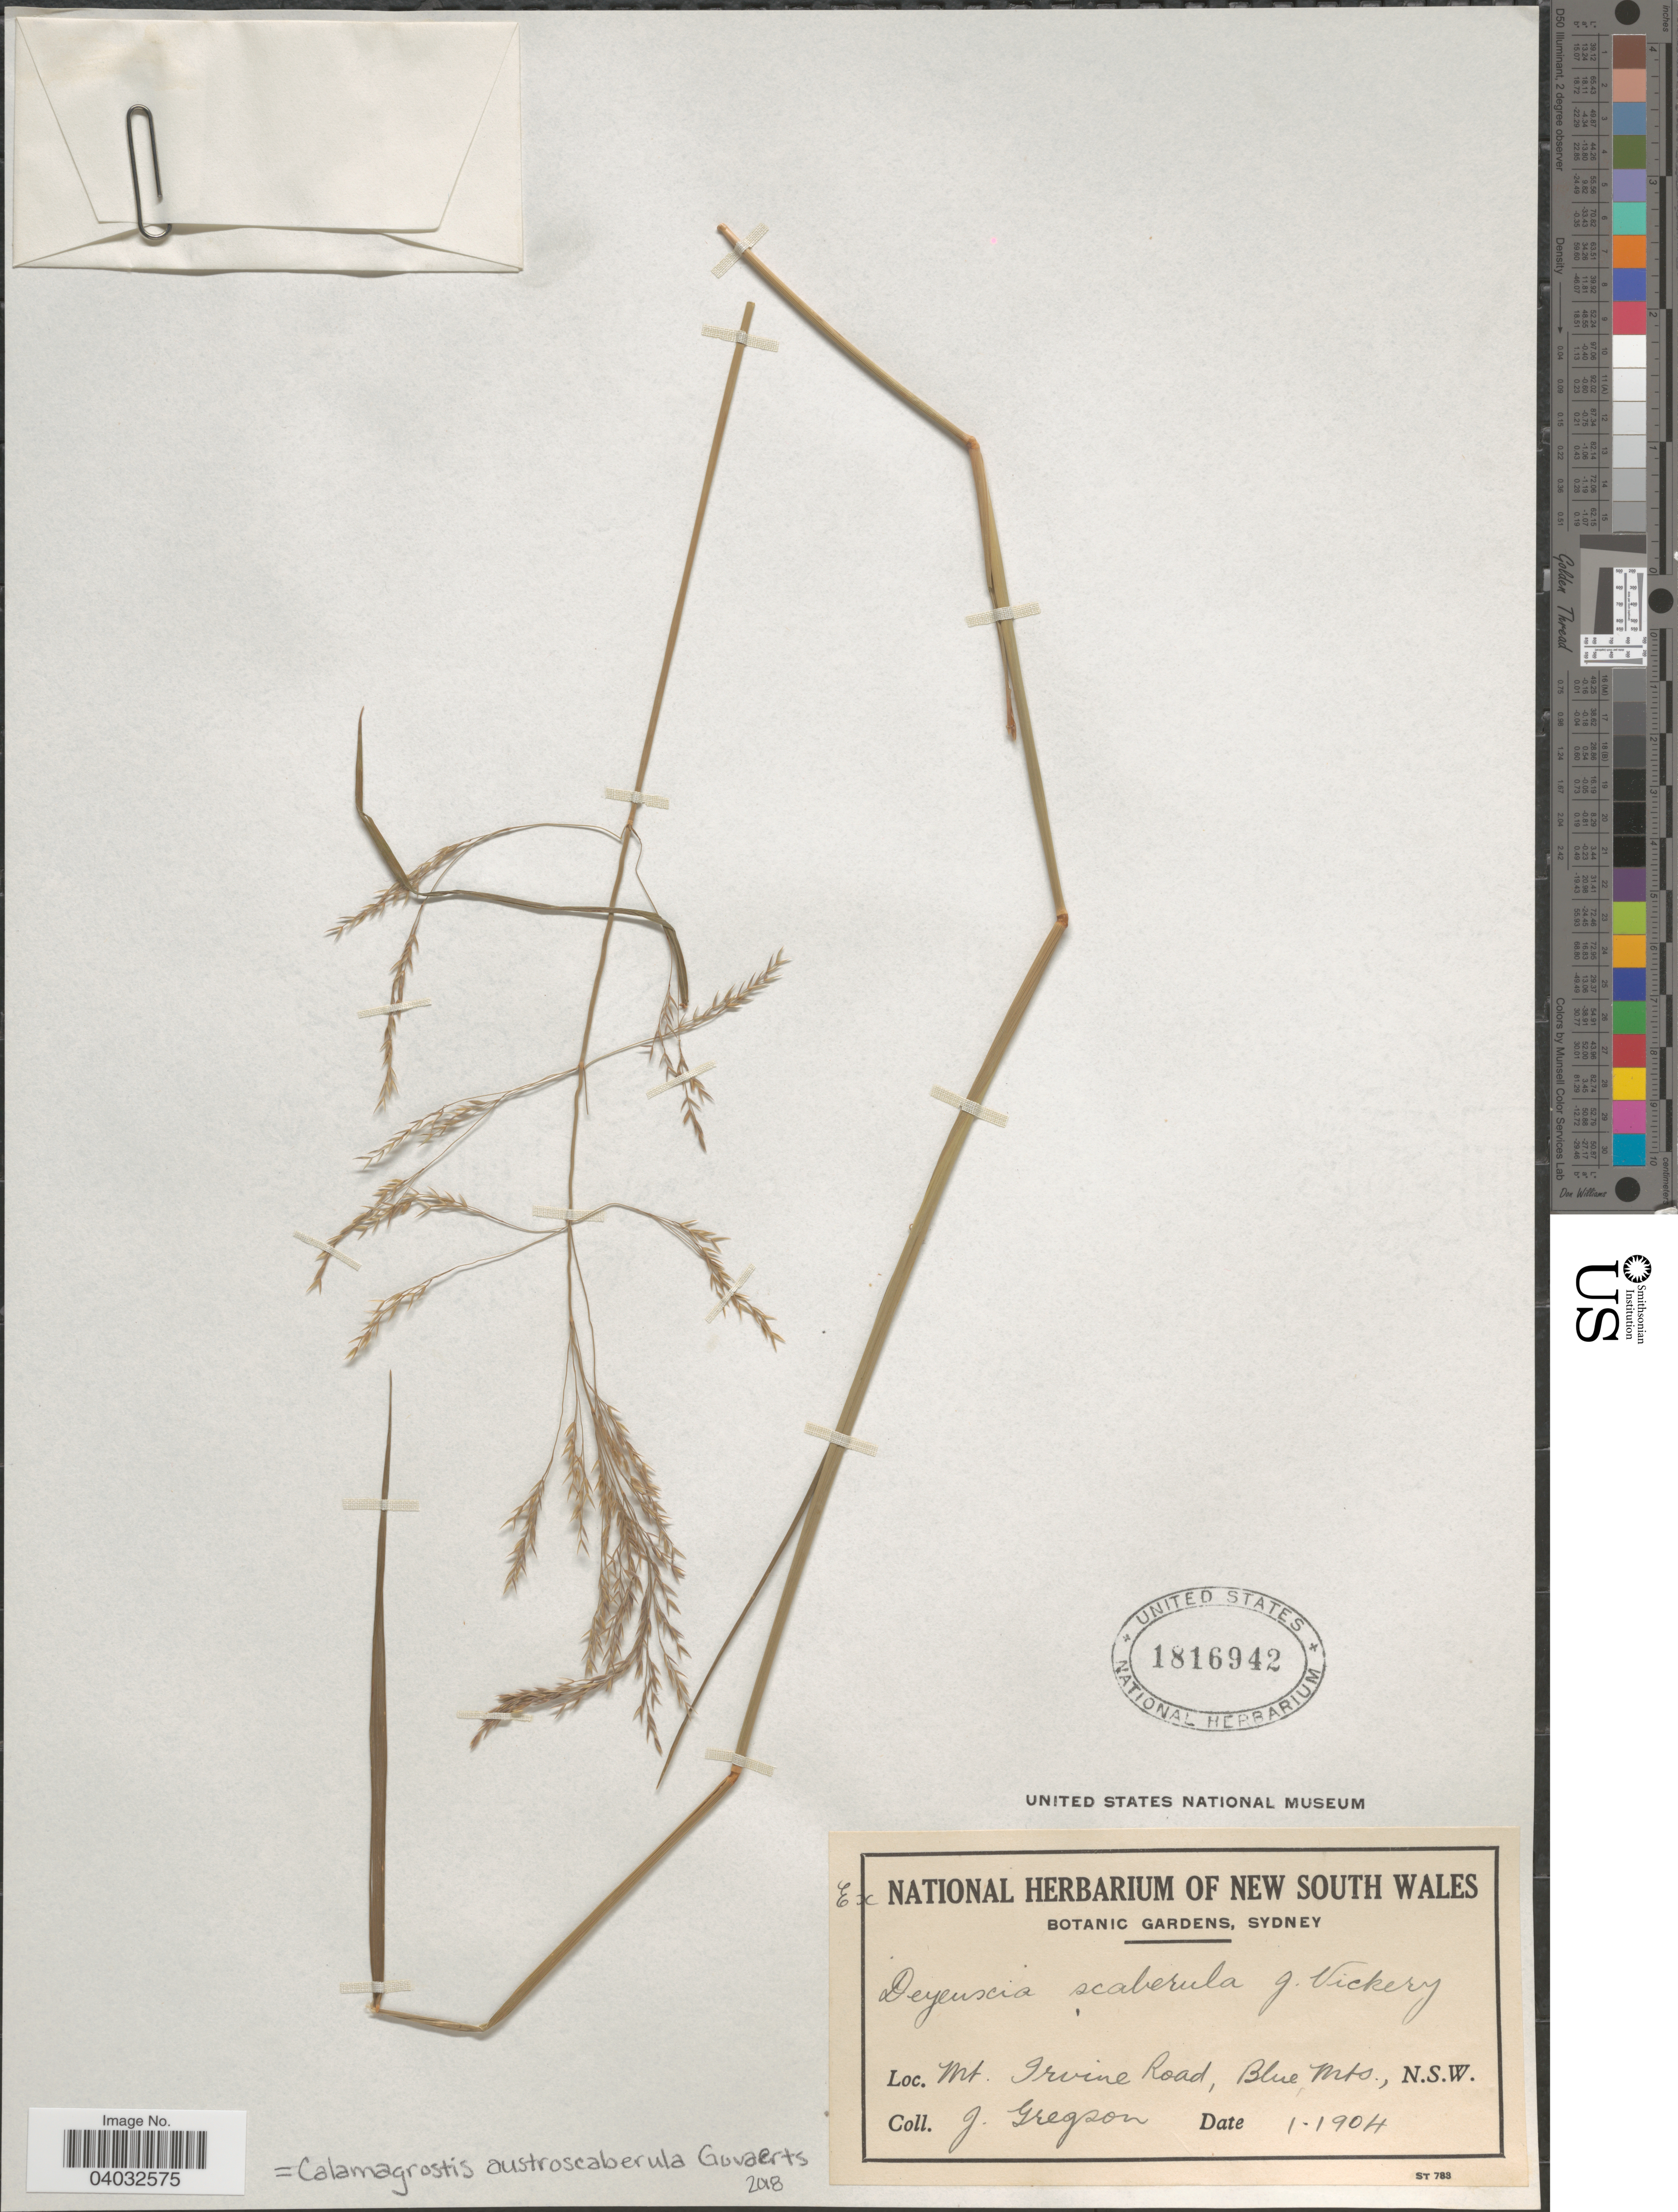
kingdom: Plantae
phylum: Tracheophyta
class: Liliopsida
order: Poales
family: Poaceae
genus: Calamagrostis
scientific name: Calamagrostis austroscaberula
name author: Govaerts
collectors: J. Gregson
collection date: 1904-01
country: Australia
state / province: New South Wales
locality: Mt. Irvine Road, Blue Mts.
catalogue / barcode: US 1816942